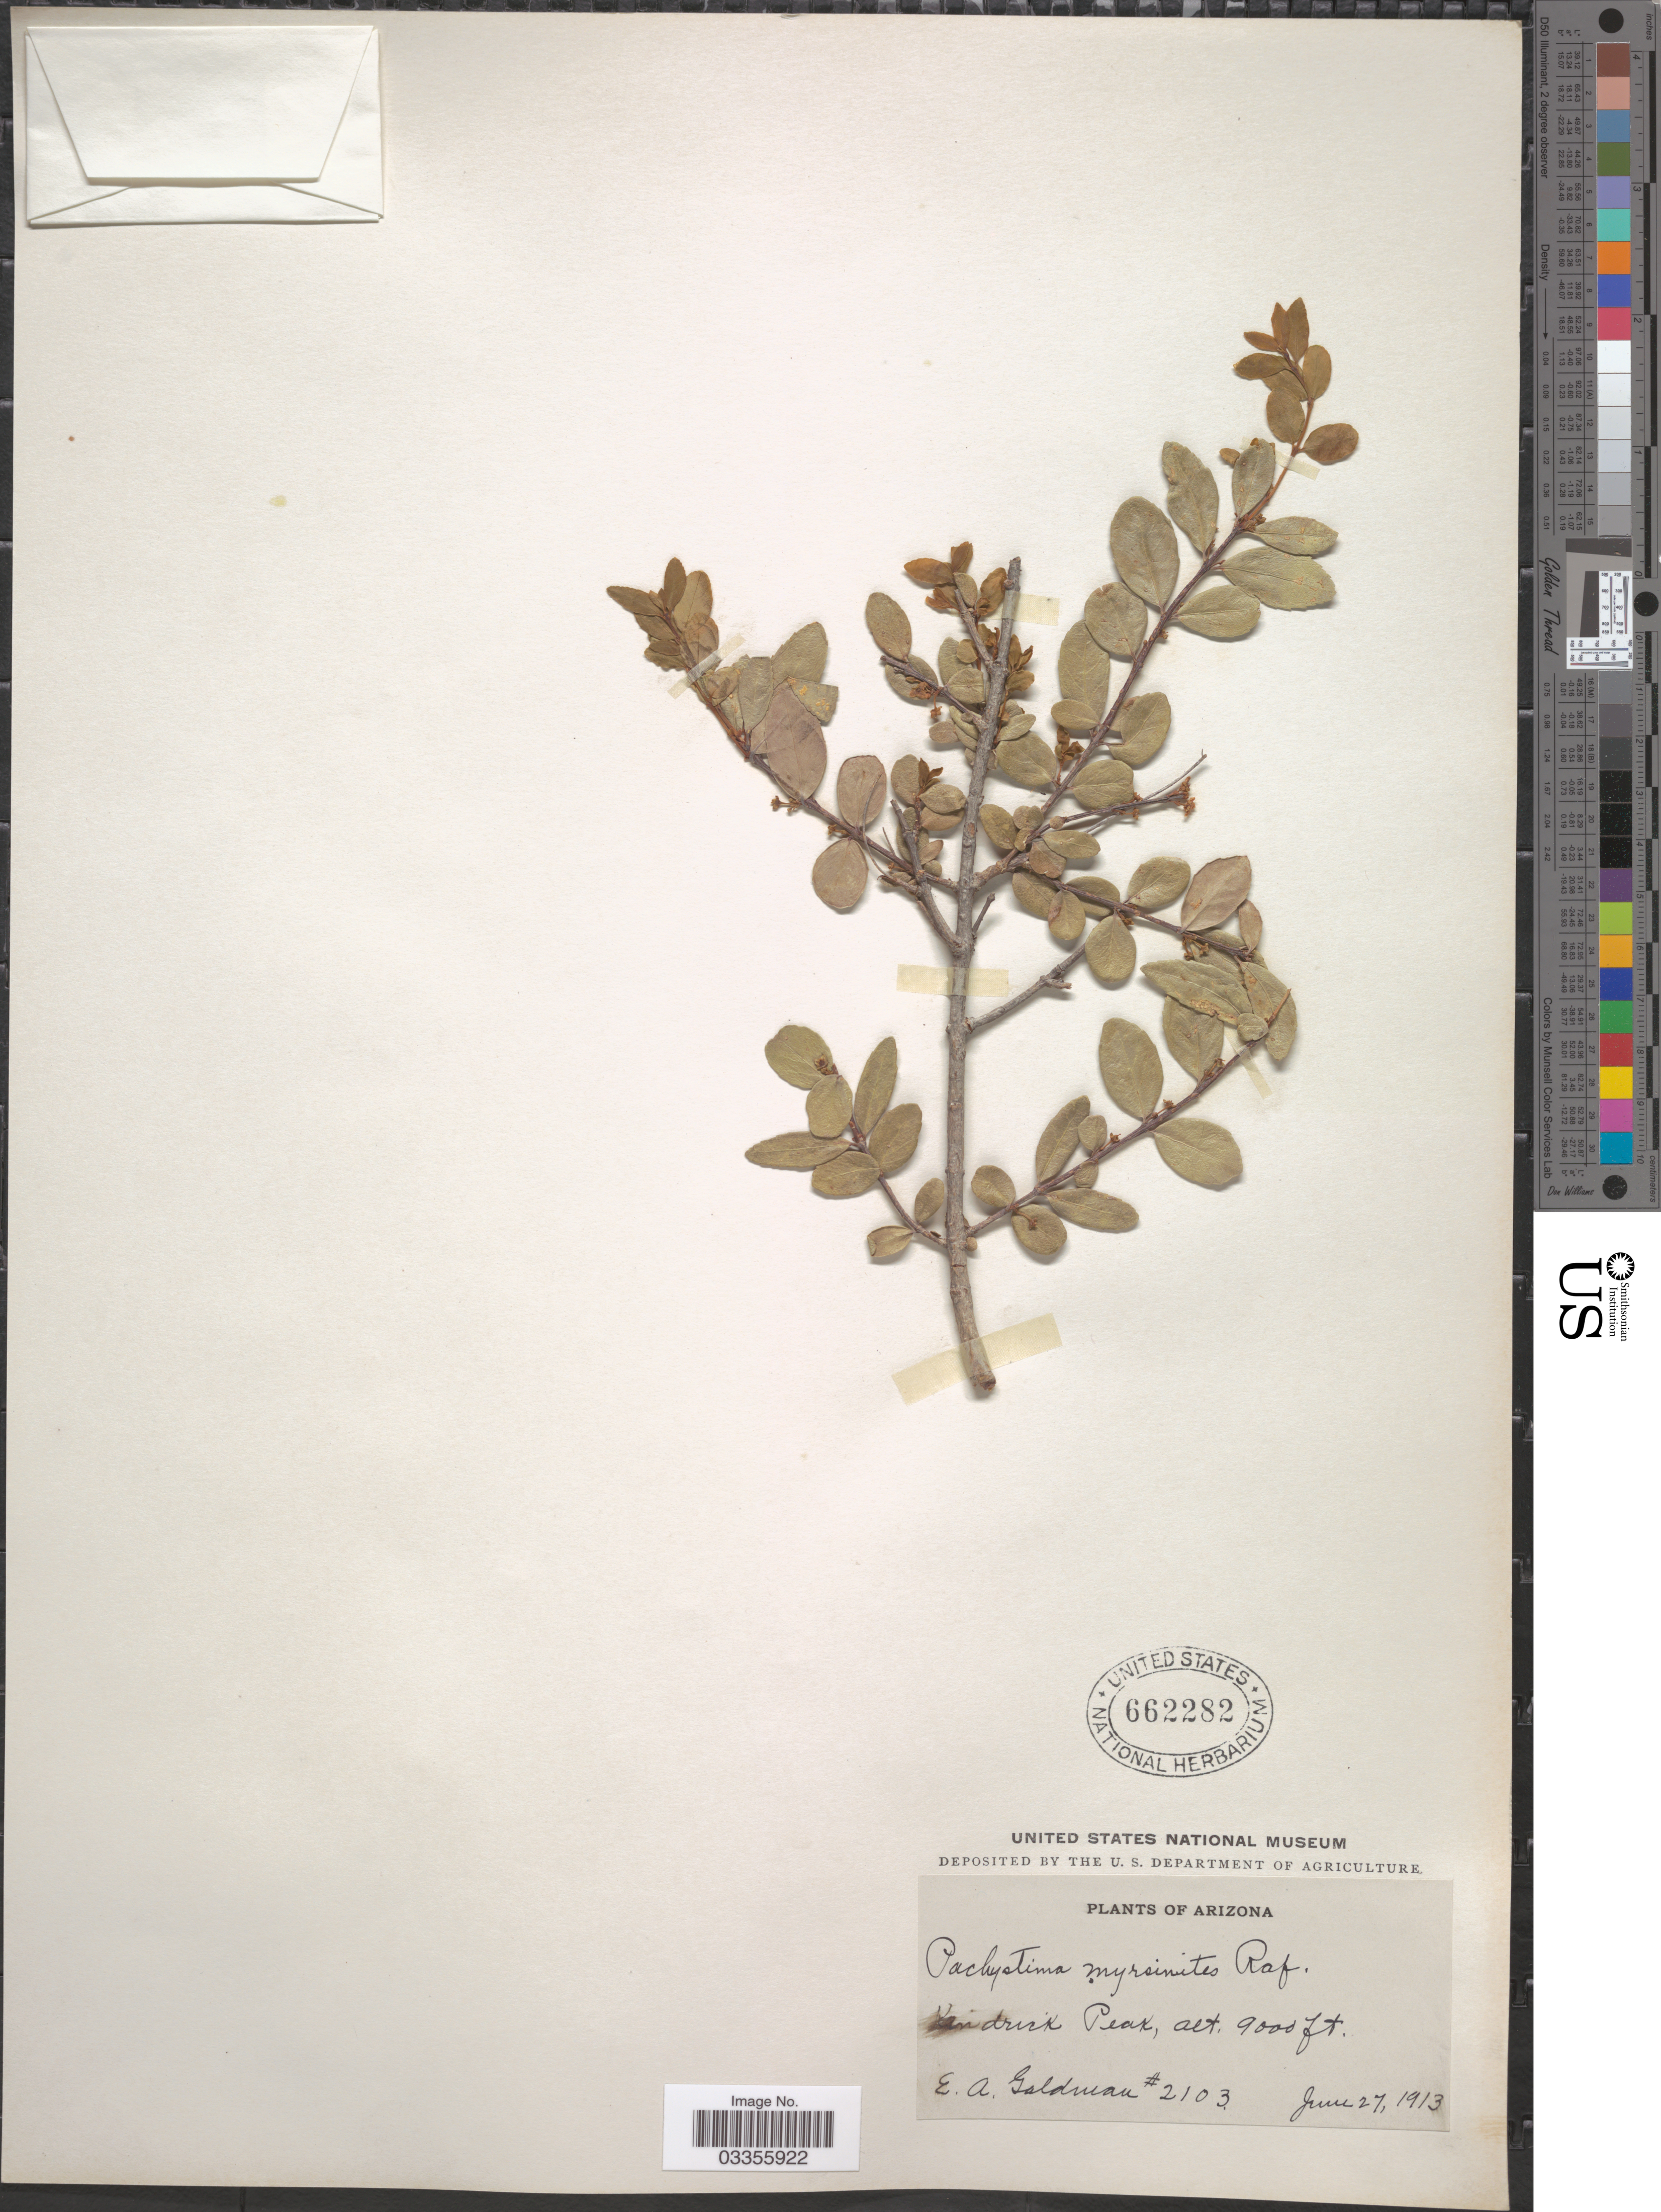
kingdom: Plantae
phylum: Tracheophyta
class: Magnoliopsida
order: Celastrales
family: Celastraceae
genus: Paxistima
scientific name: Paxistima myrsinites subsp. myrsinites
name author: (Pursh) Raf.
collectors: E. A. Goldman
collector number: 2103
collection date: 1913-06-27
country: United States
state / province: Arizona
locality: Kendrick Peak.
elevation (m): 2743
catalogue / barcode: US 662282